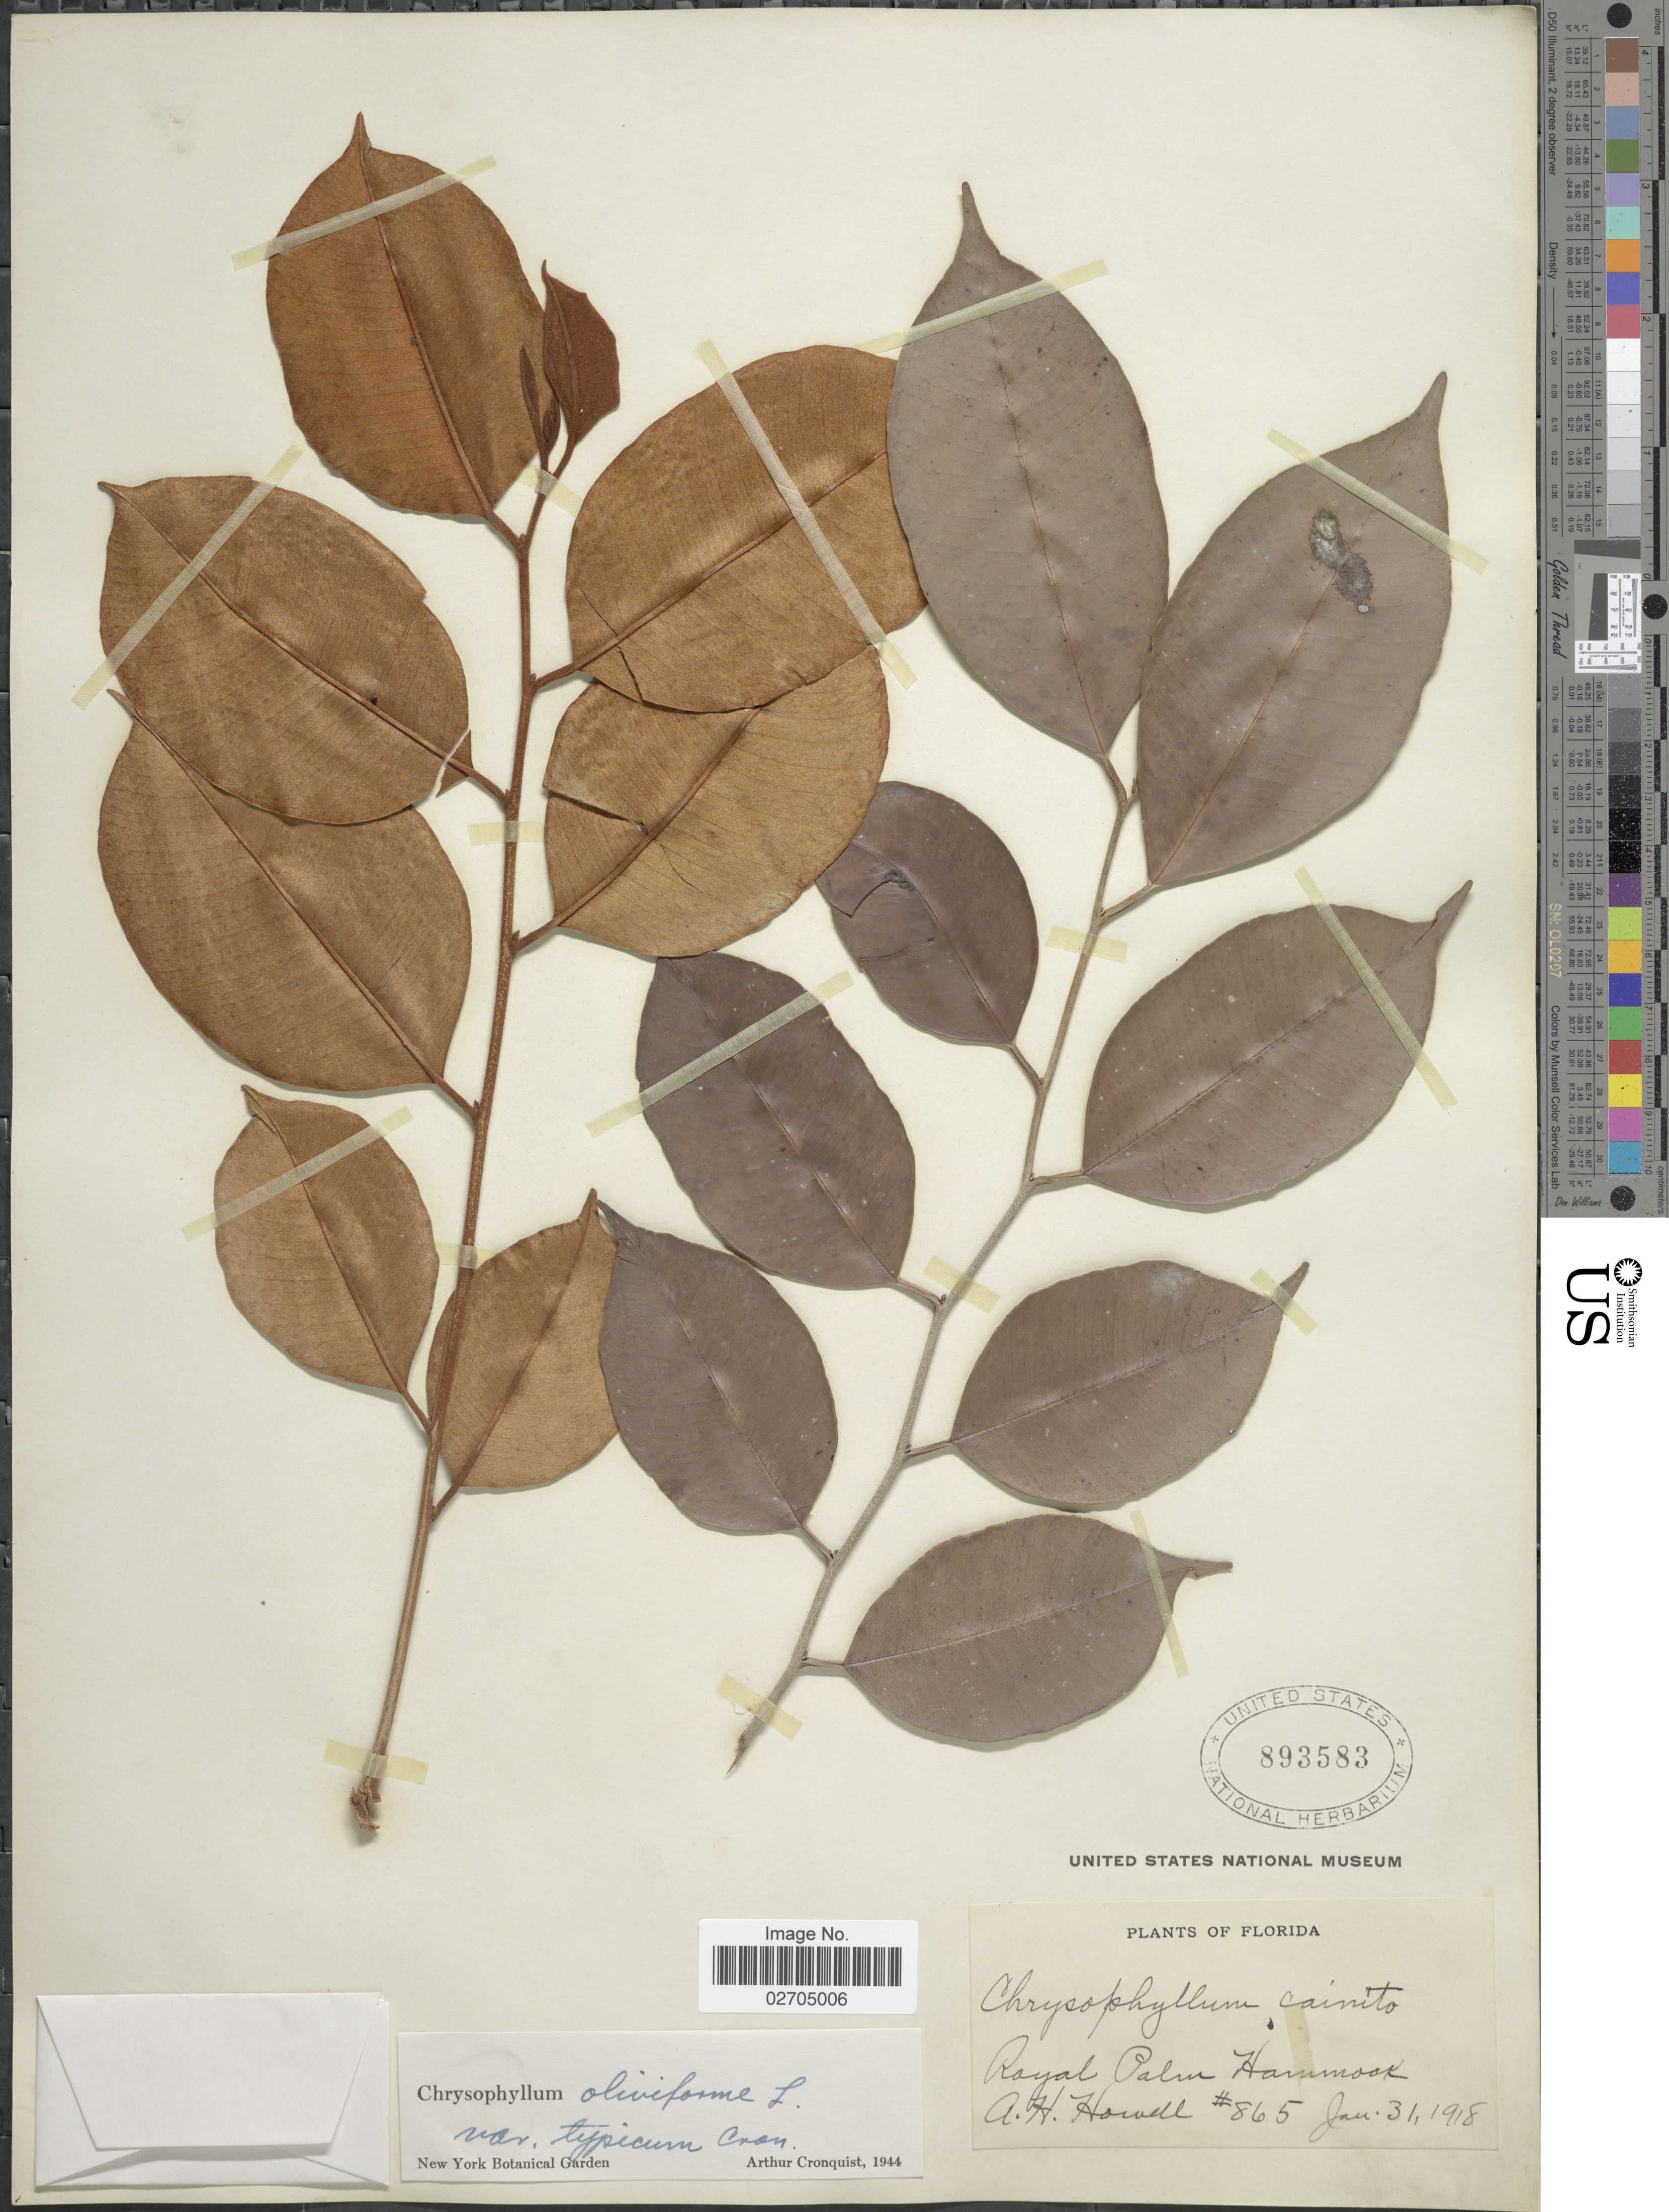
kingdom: Plantae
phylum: Tracheophyta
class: Magnoliopsida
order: Ericales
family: Sapotaceae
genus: Chrysophyllum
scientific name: Chrysophyllum oliviforme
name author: L.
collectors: A. Howell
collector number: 865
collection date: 1918-01-31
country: United States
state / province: Florida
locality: Royal Palm Hammock.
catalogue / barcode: US 893583